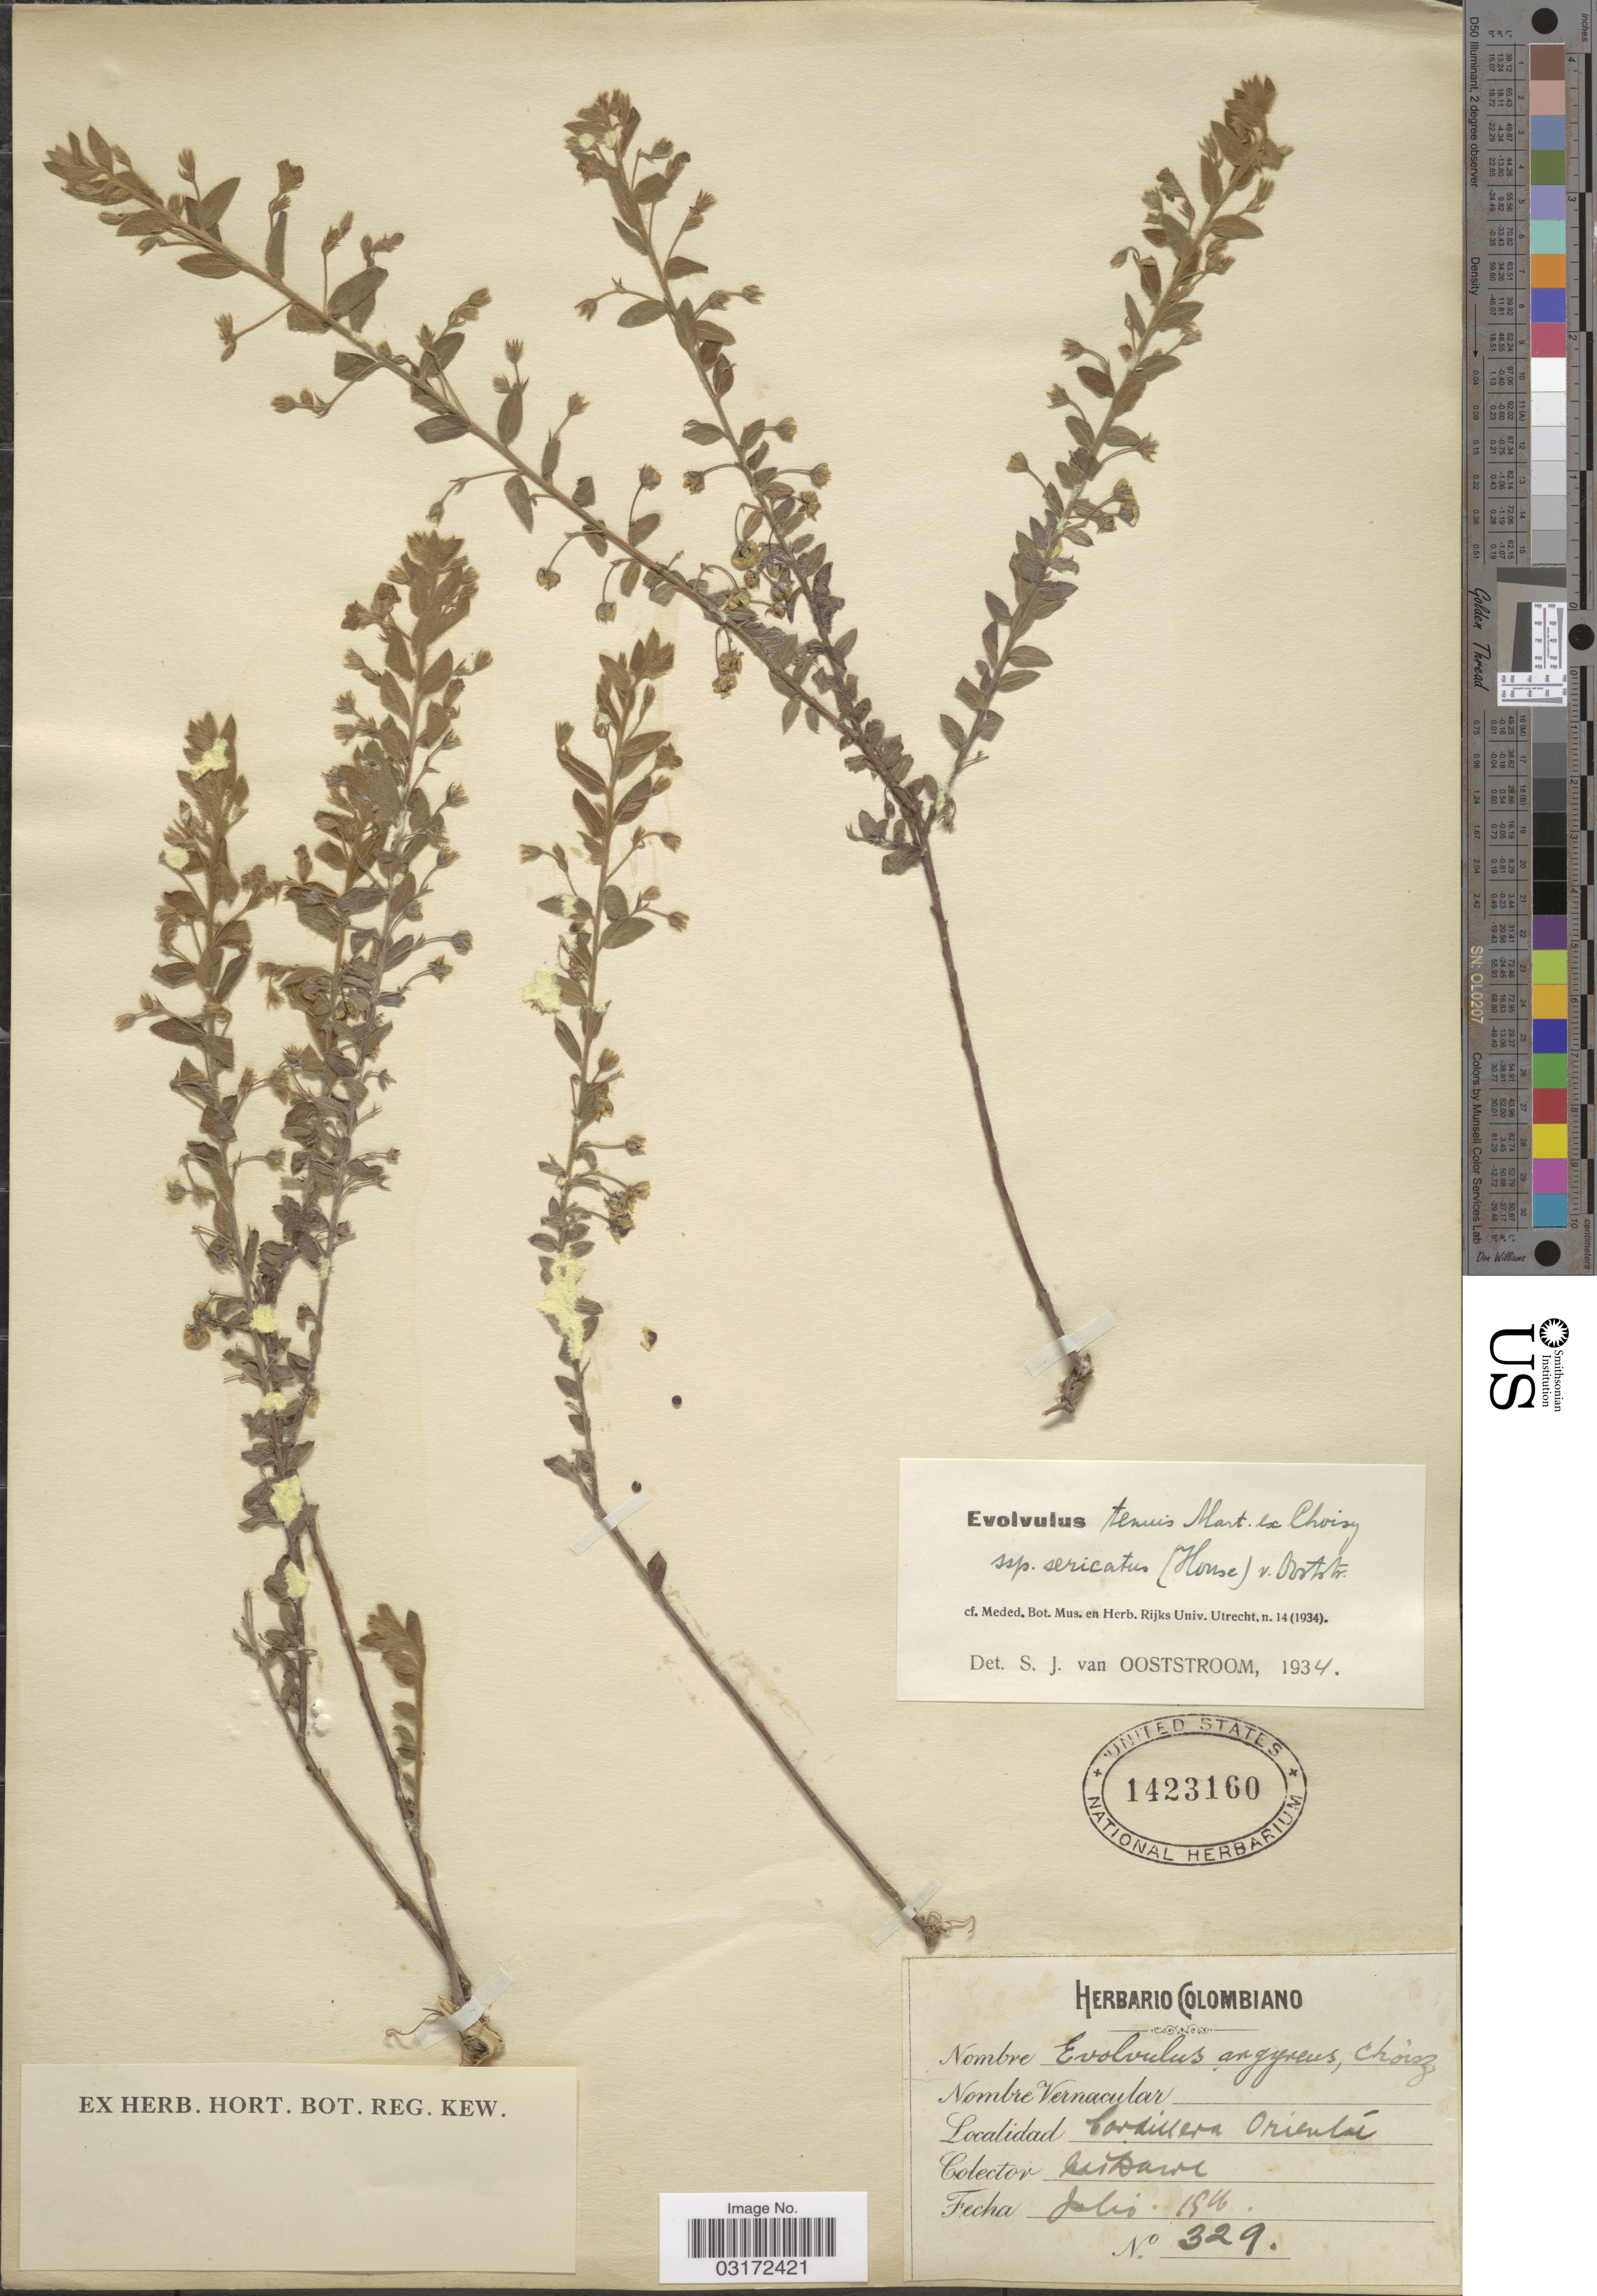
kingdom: Plantae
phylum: Tracheophyta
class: Magnoliopsida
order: Solanales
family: Convolvulaceae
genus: Evolvulus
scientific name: Evolvulus tenuis subsp. sericatus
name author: (House) Ooststr.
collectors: M. T. Dawe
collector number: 329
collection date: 1916-07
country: Colombia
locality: Cordillera Orientál.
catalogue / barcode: US 1423160